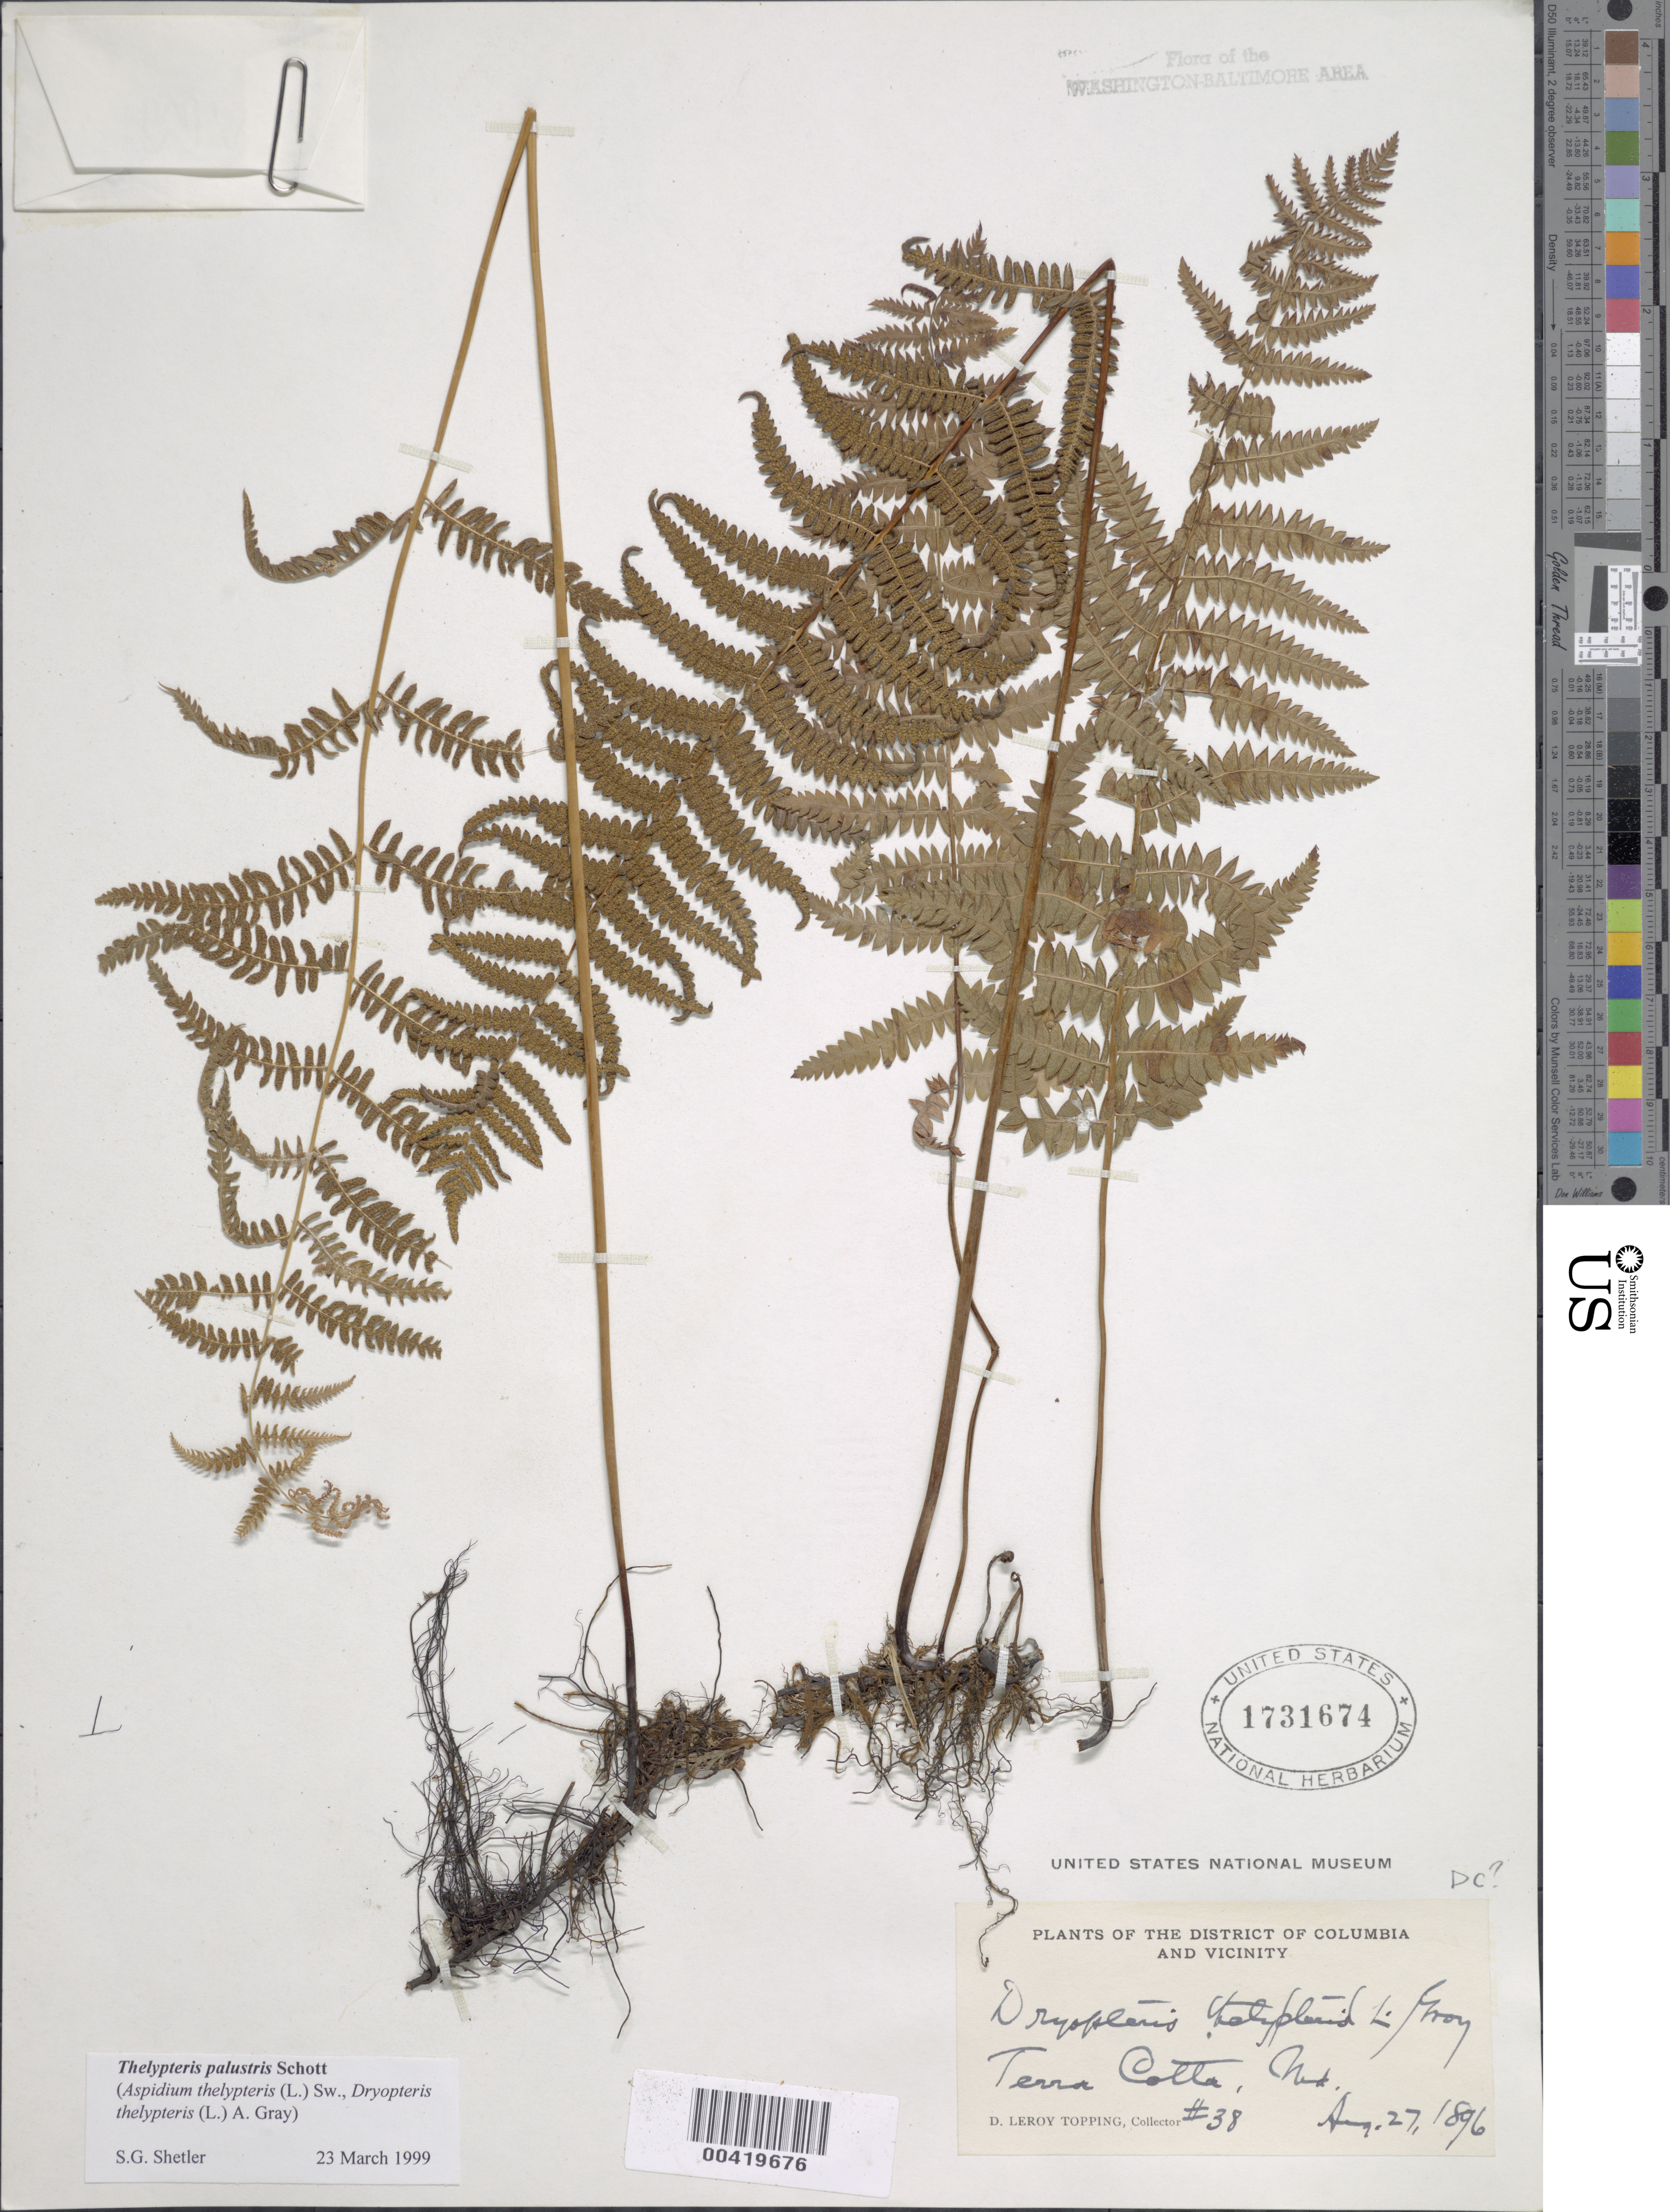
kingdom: Plantae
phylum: Tracheophyta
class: Polypodiopsida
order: Polypodiales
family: Thelypteridaceae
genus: Thelypteris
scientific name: Thelypteris palustris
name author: (Salisb.) Schott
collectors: D. L. Topping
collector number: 38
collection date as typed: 27 Aug 1896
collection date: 1896-08-27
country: United States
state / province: District of Columbia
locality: Terra Cotta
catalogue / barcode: US 1731674